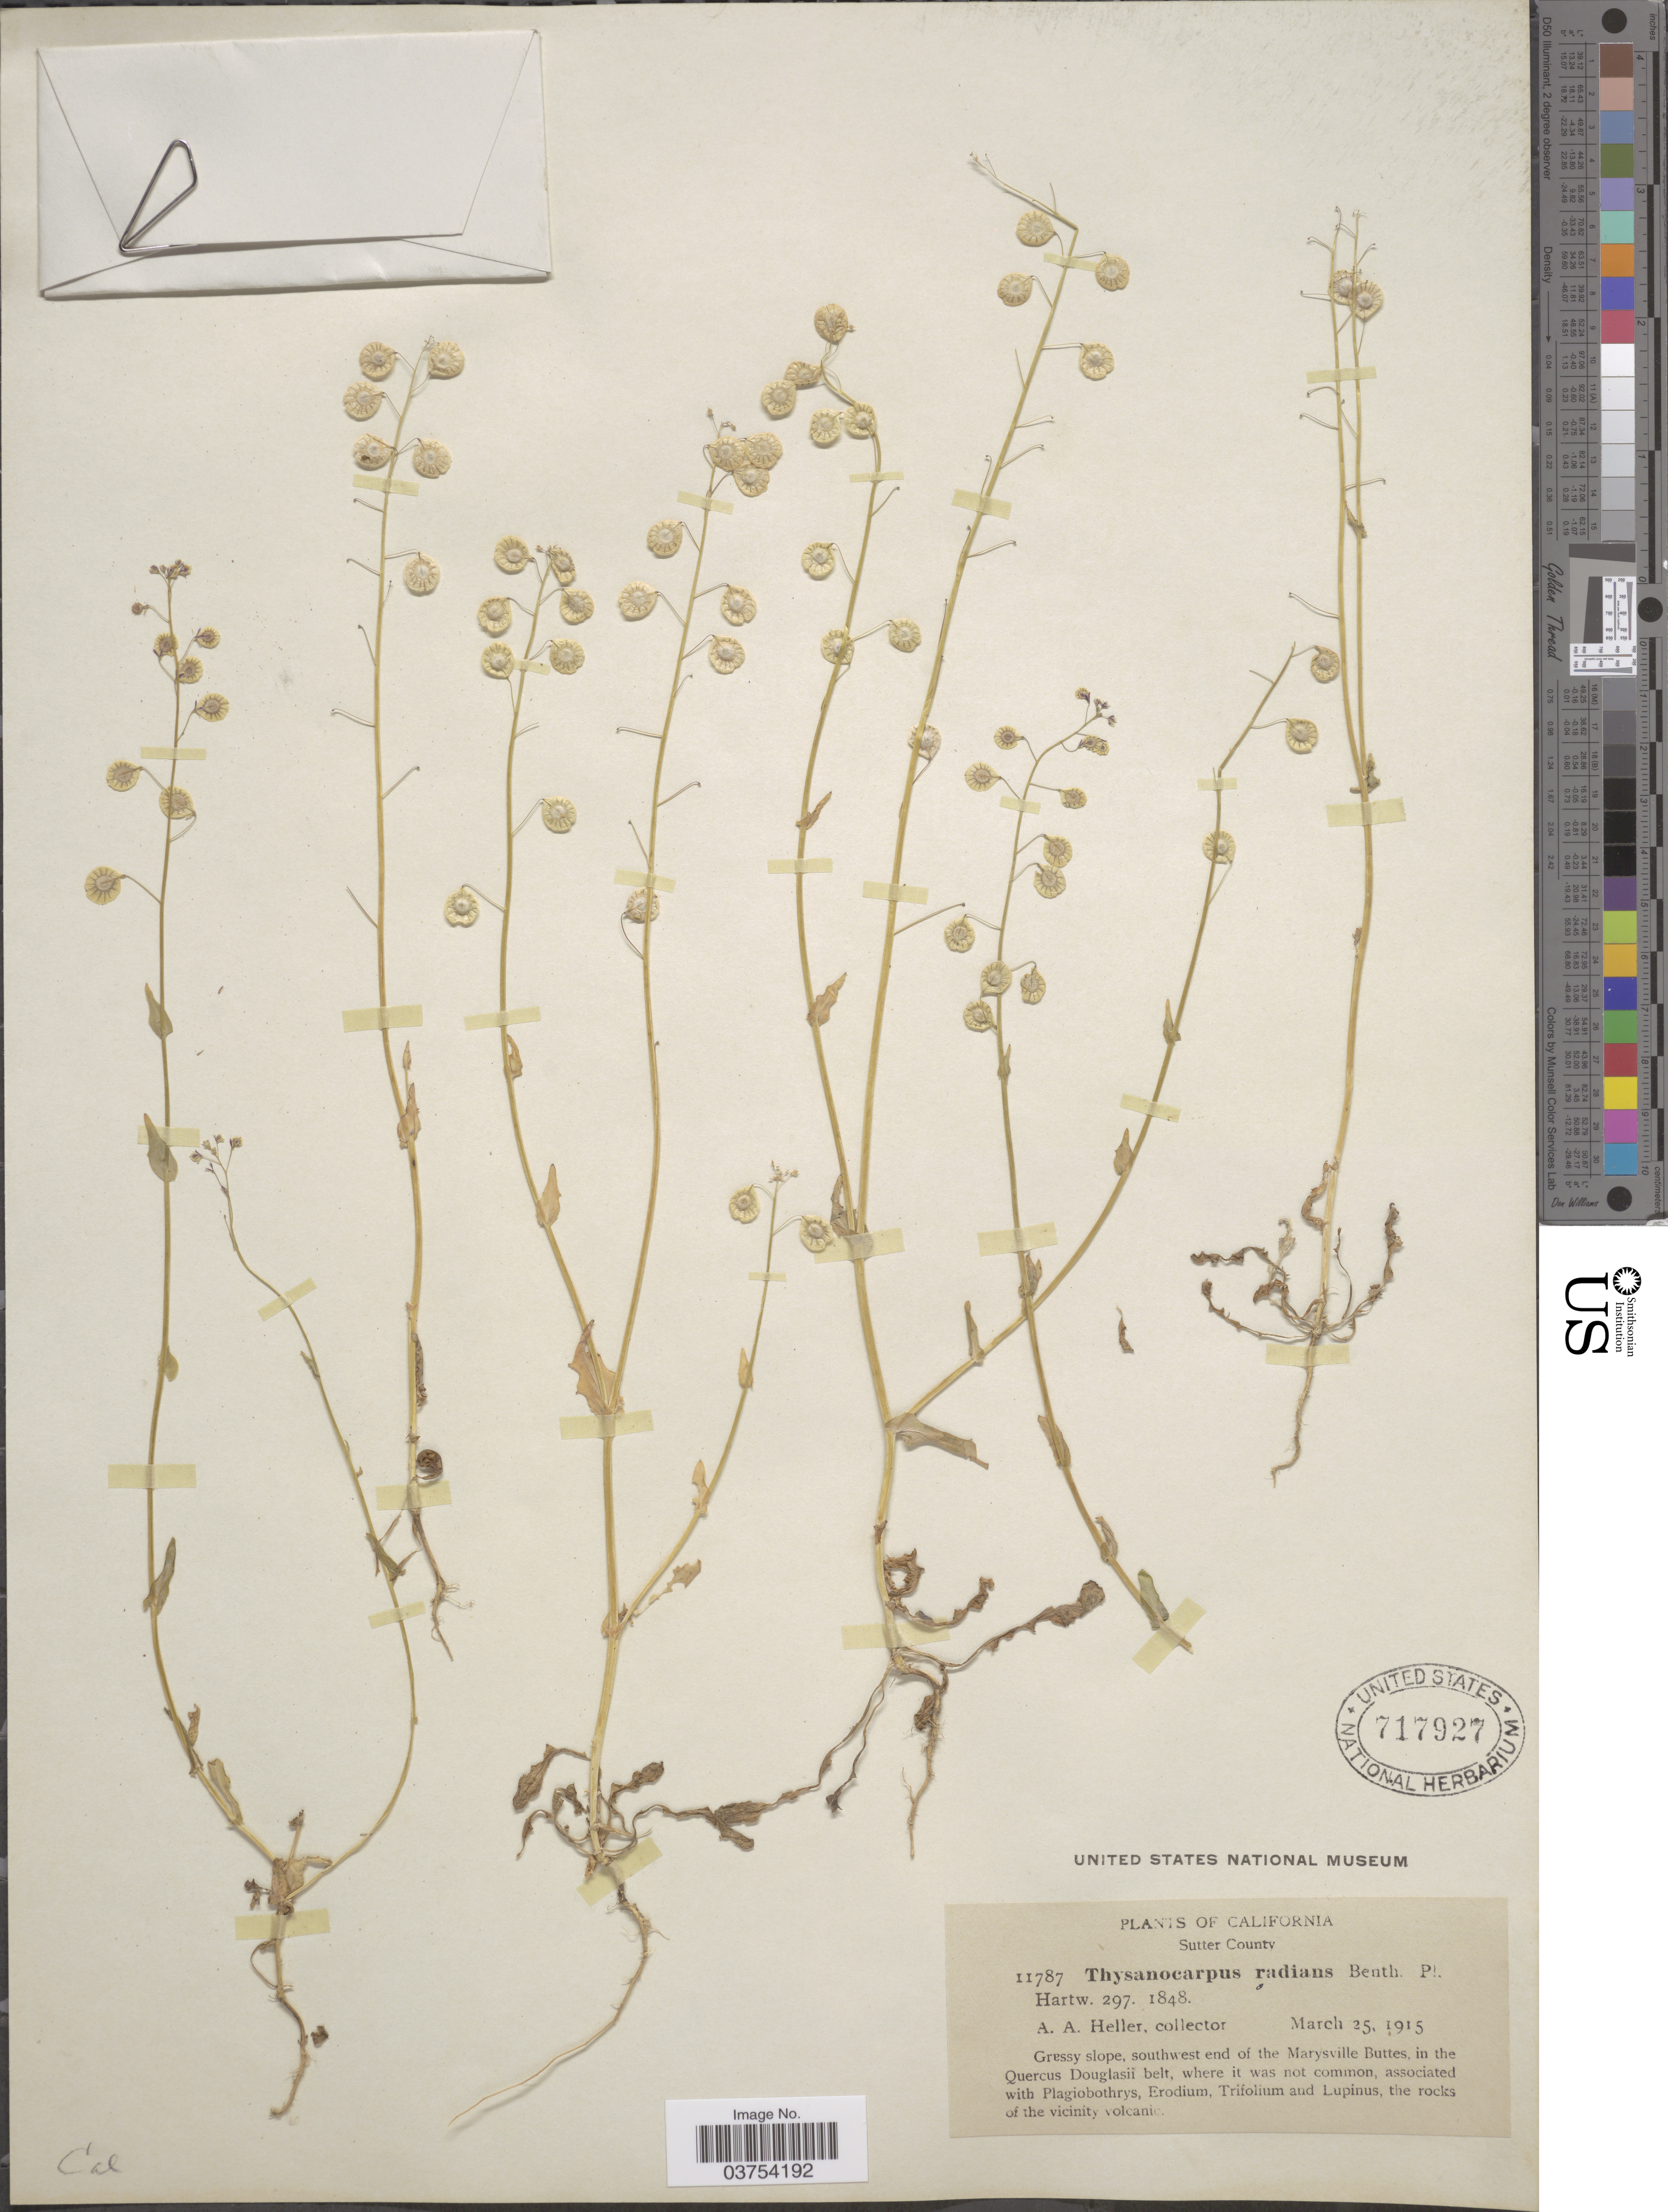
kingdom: Plantae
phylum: Tracheophyta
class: Magnoliopsida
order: Brassicales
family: Brassicaceae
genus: Thysanocarpus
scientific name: Thysanocarpus radians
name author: Benth.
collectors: A. A. Heller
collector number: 11787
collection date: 1915-03-25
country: United States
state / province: California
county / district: Sutter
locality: Sutter County. Southwest end of the Marysville Buttes.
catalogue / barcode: US 717927